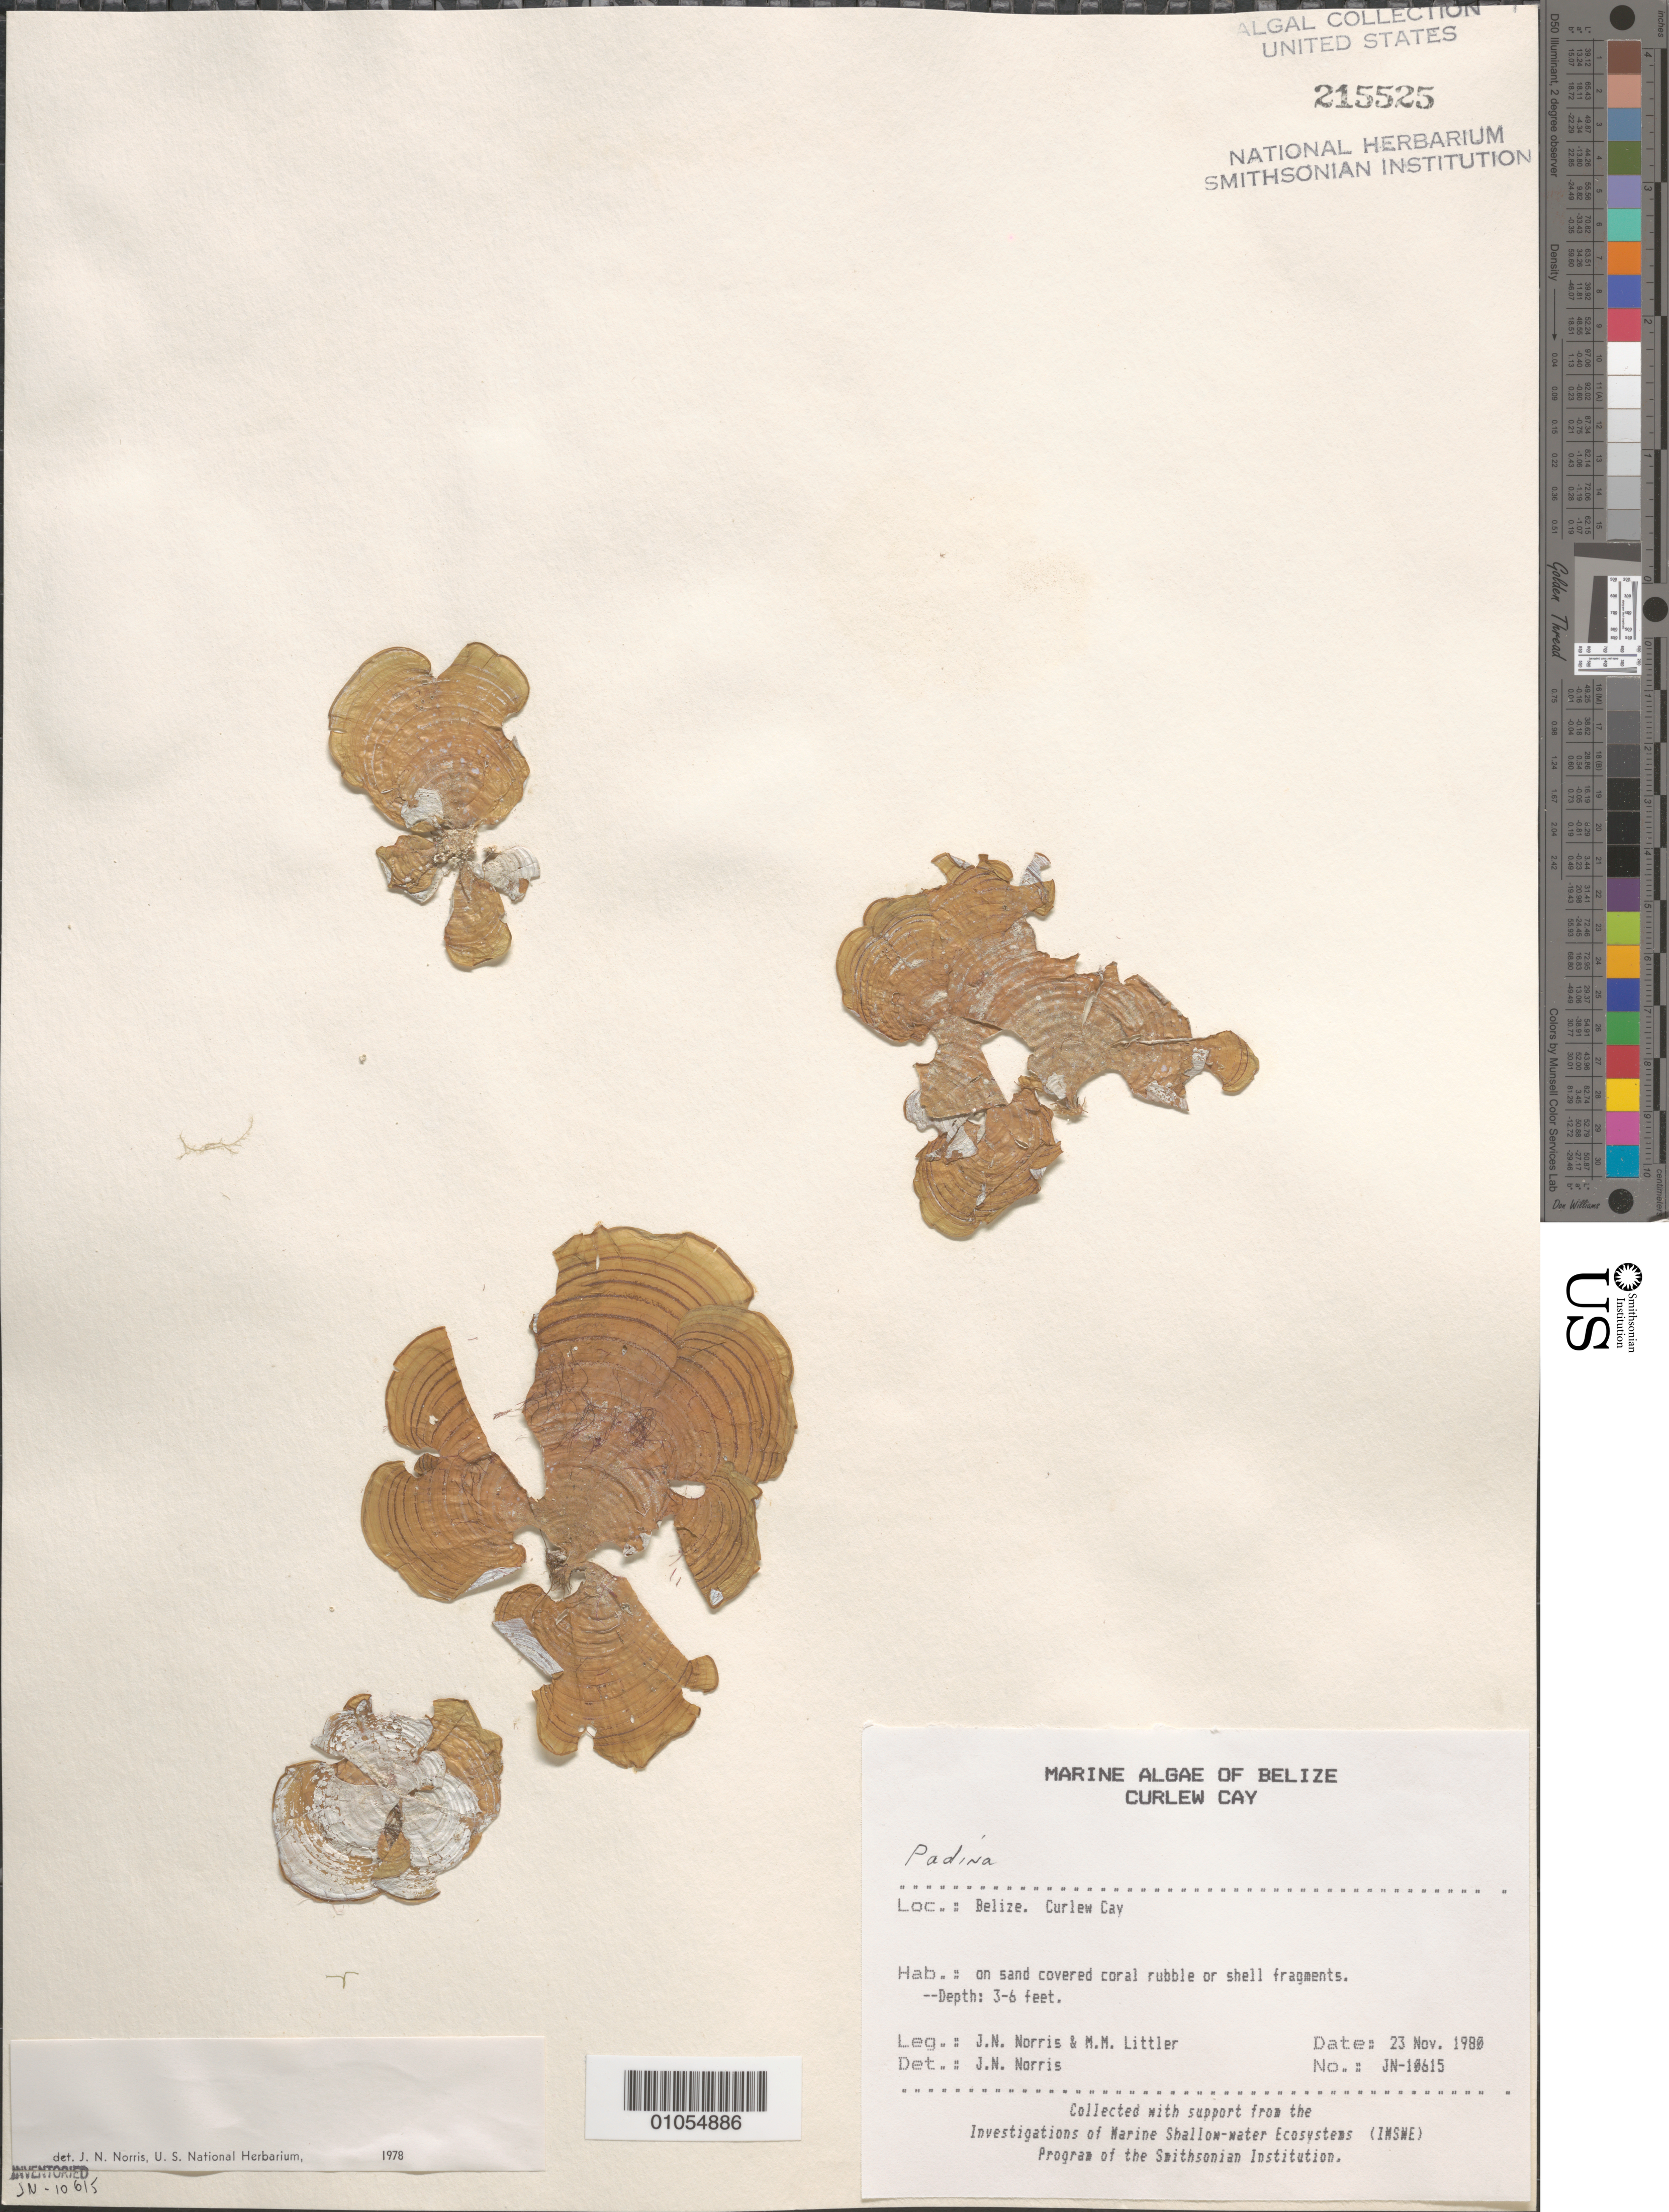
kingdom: Chromista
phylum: Ochrophyta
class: Phaeophyceae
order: Dictyotales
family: Dictyotaceae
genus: Padina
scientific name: Padina sp.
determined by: Norris, James N.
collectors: J. N. Norris & M. M. Littler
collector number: JN-10615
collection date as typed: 23 Nov 1980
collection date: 1980-11-23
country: Belize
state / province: Stann Creek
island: Curlew Cay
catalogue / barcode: US 215525